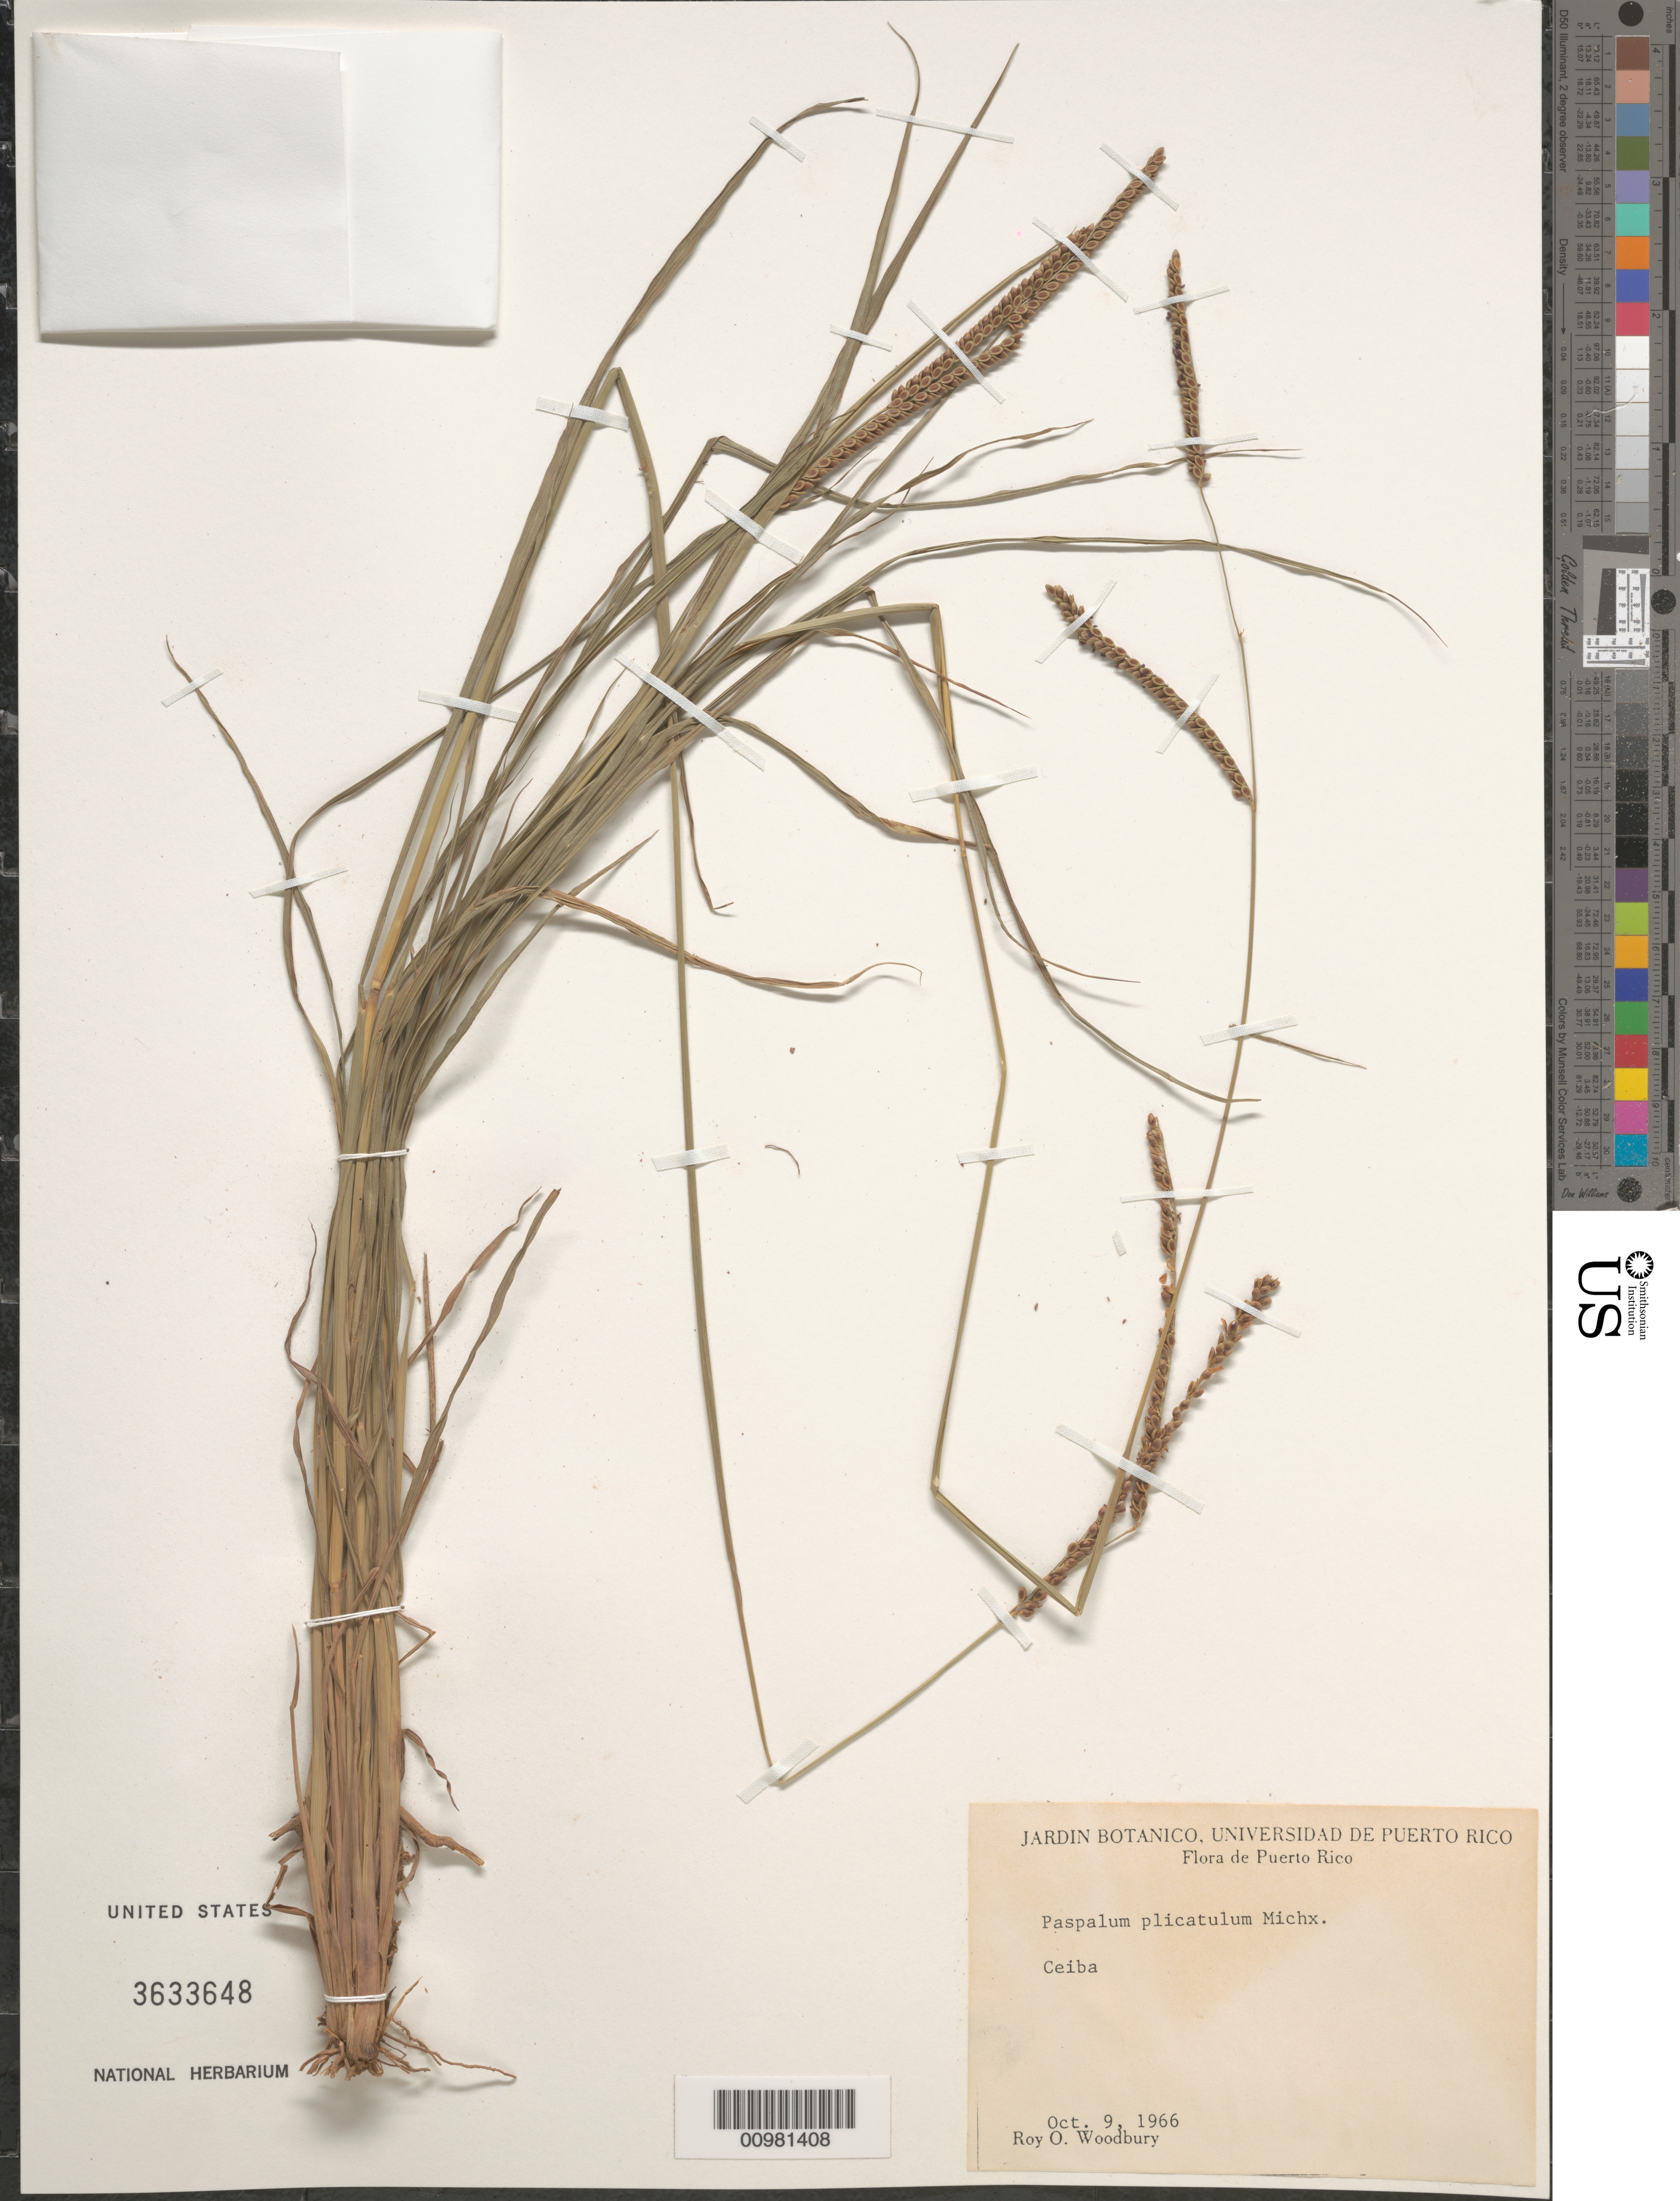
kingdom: Plantae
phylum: Tracheophyta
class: Liliopsida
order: Poales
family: Poaceae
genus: Paspalum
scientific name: Paspalum plicatulum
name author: Michx.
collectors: R. O. Woodbury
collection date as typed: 09 Oct 1966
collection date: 1966-10-09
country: Puerto Rico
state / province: Ceiba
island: Puerto Rico I.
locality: Ceiba.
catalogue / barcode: US 3633648